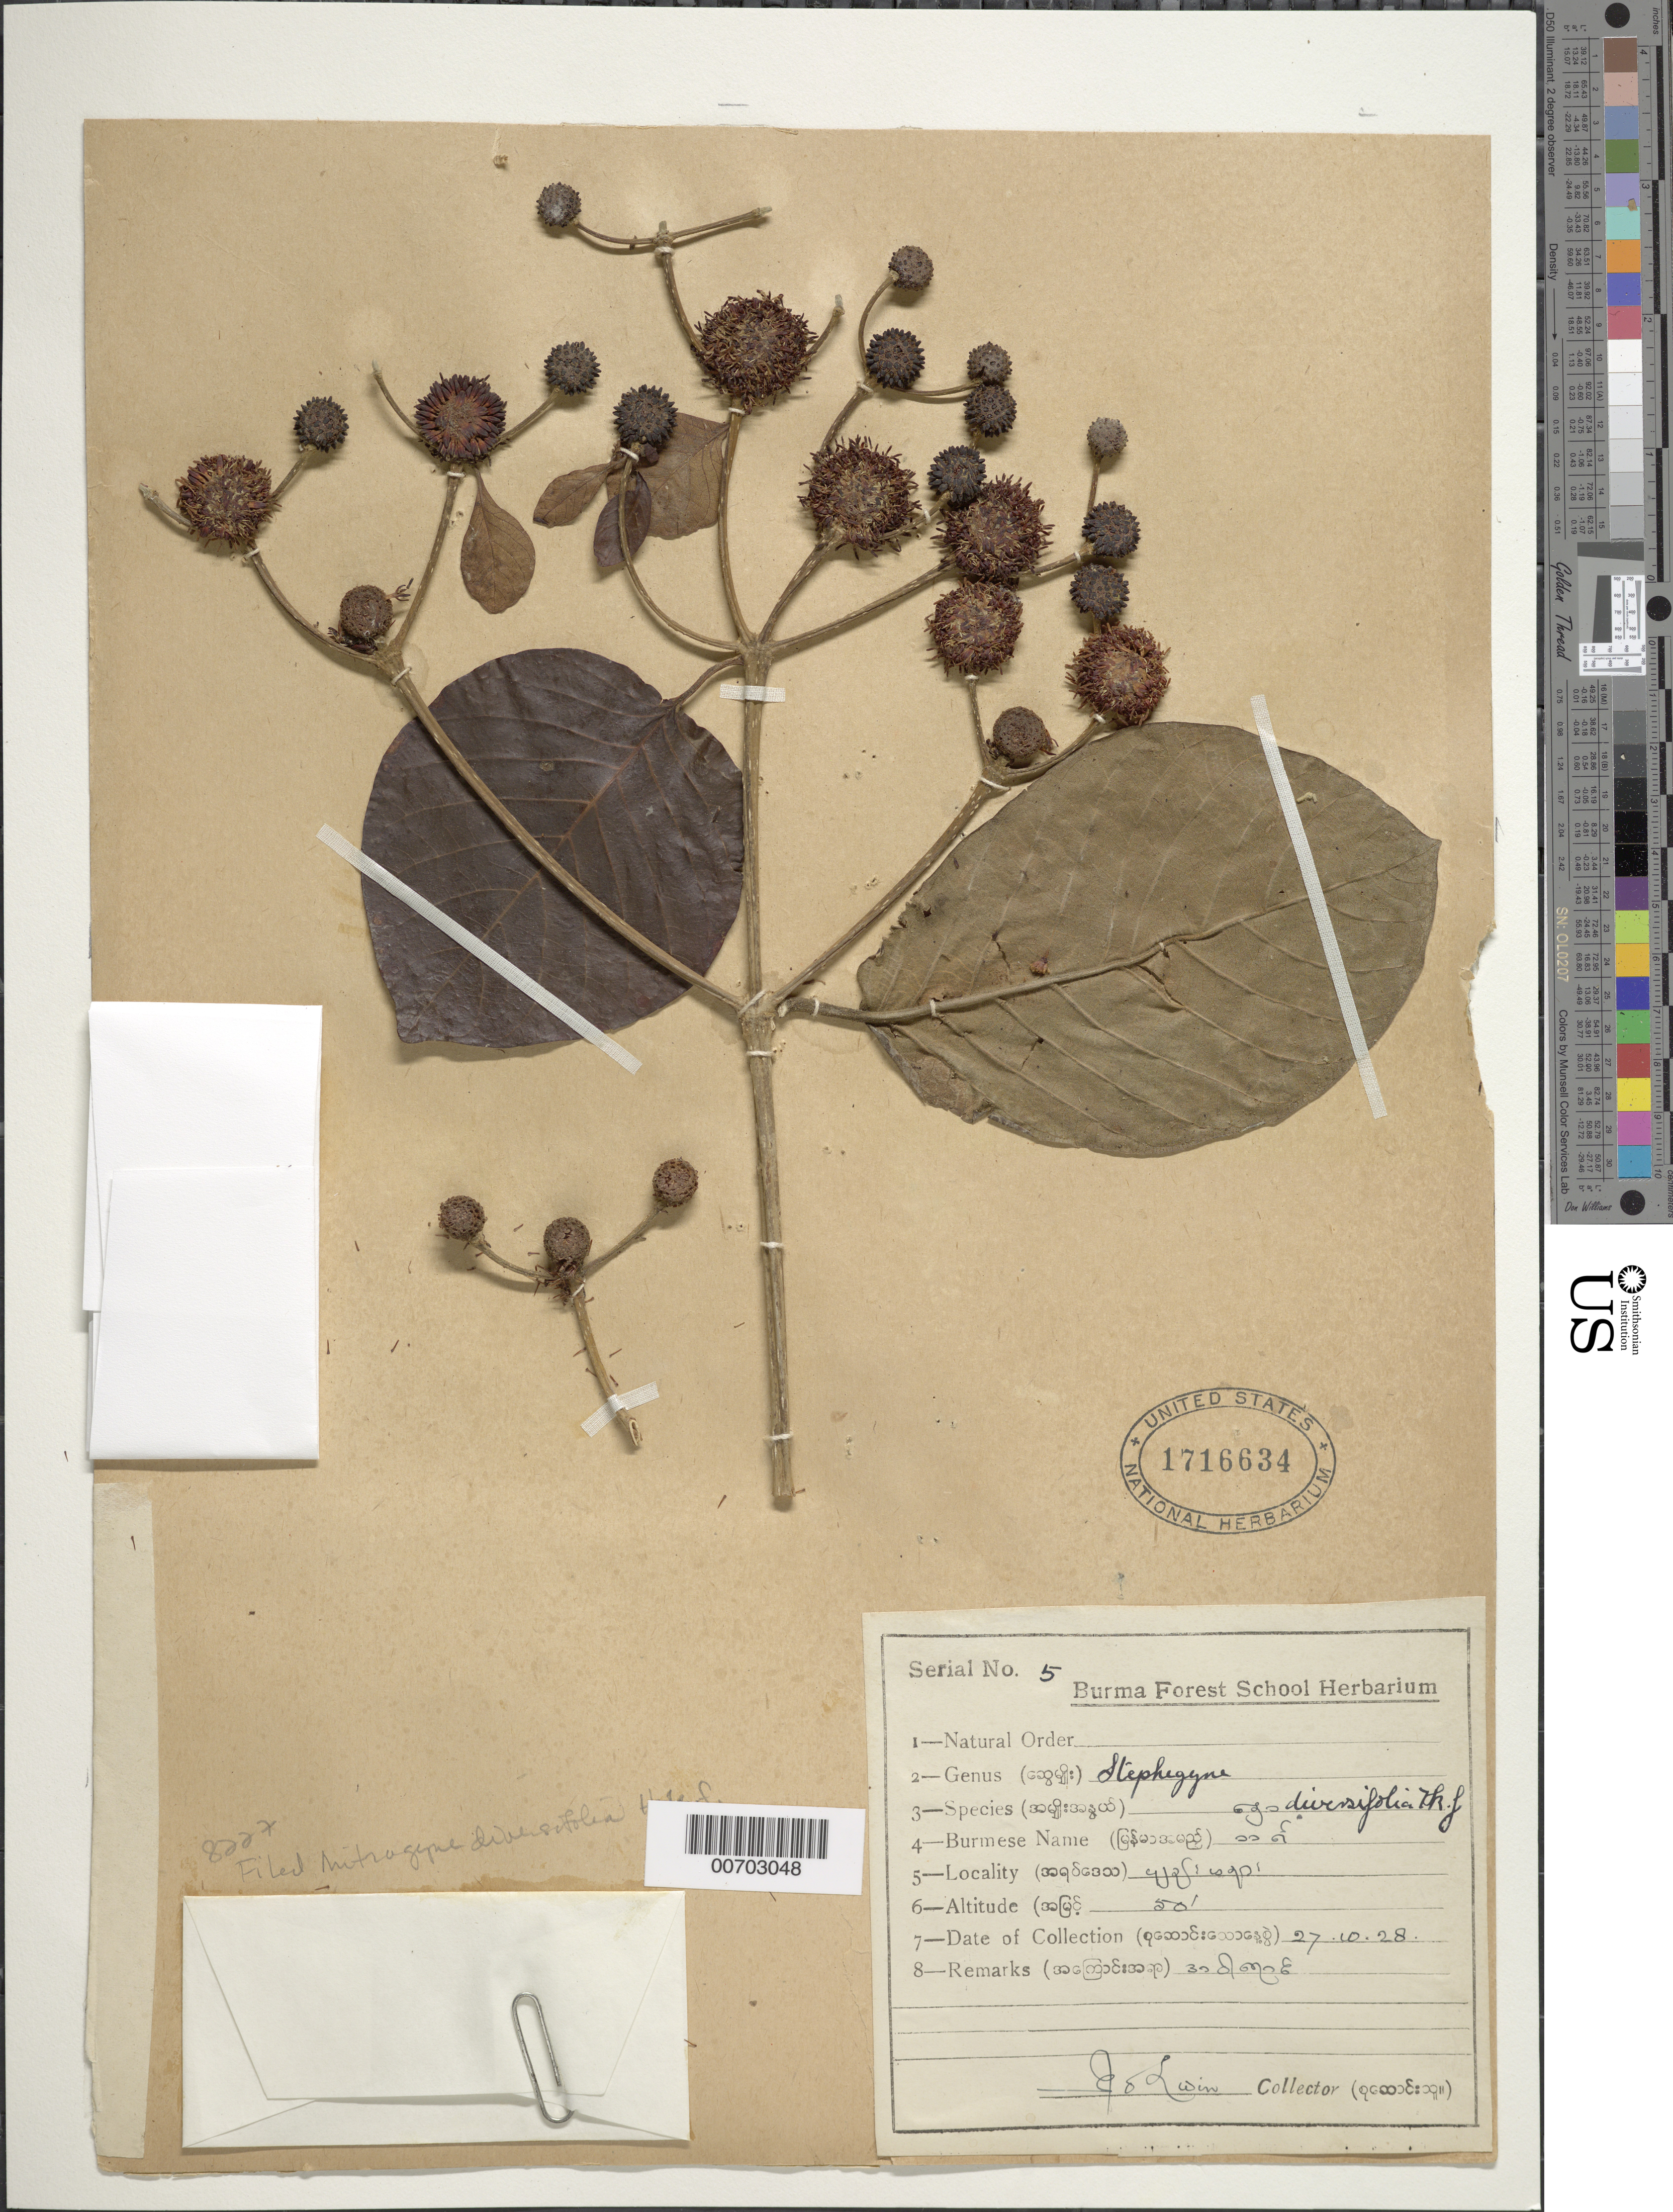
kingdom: Plantae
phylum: Tracheophyta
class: Magnoliopsida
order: Gentianales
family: Rubiaceae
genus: Mitragyna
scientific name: Mitragyna diversifolia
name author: (Wall. ex G. Don) Havil.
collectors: Burma Forest School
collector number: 5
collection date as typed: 27 Oct 1928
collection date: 1928-10-27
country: Myanmar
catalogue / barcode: US 1716634